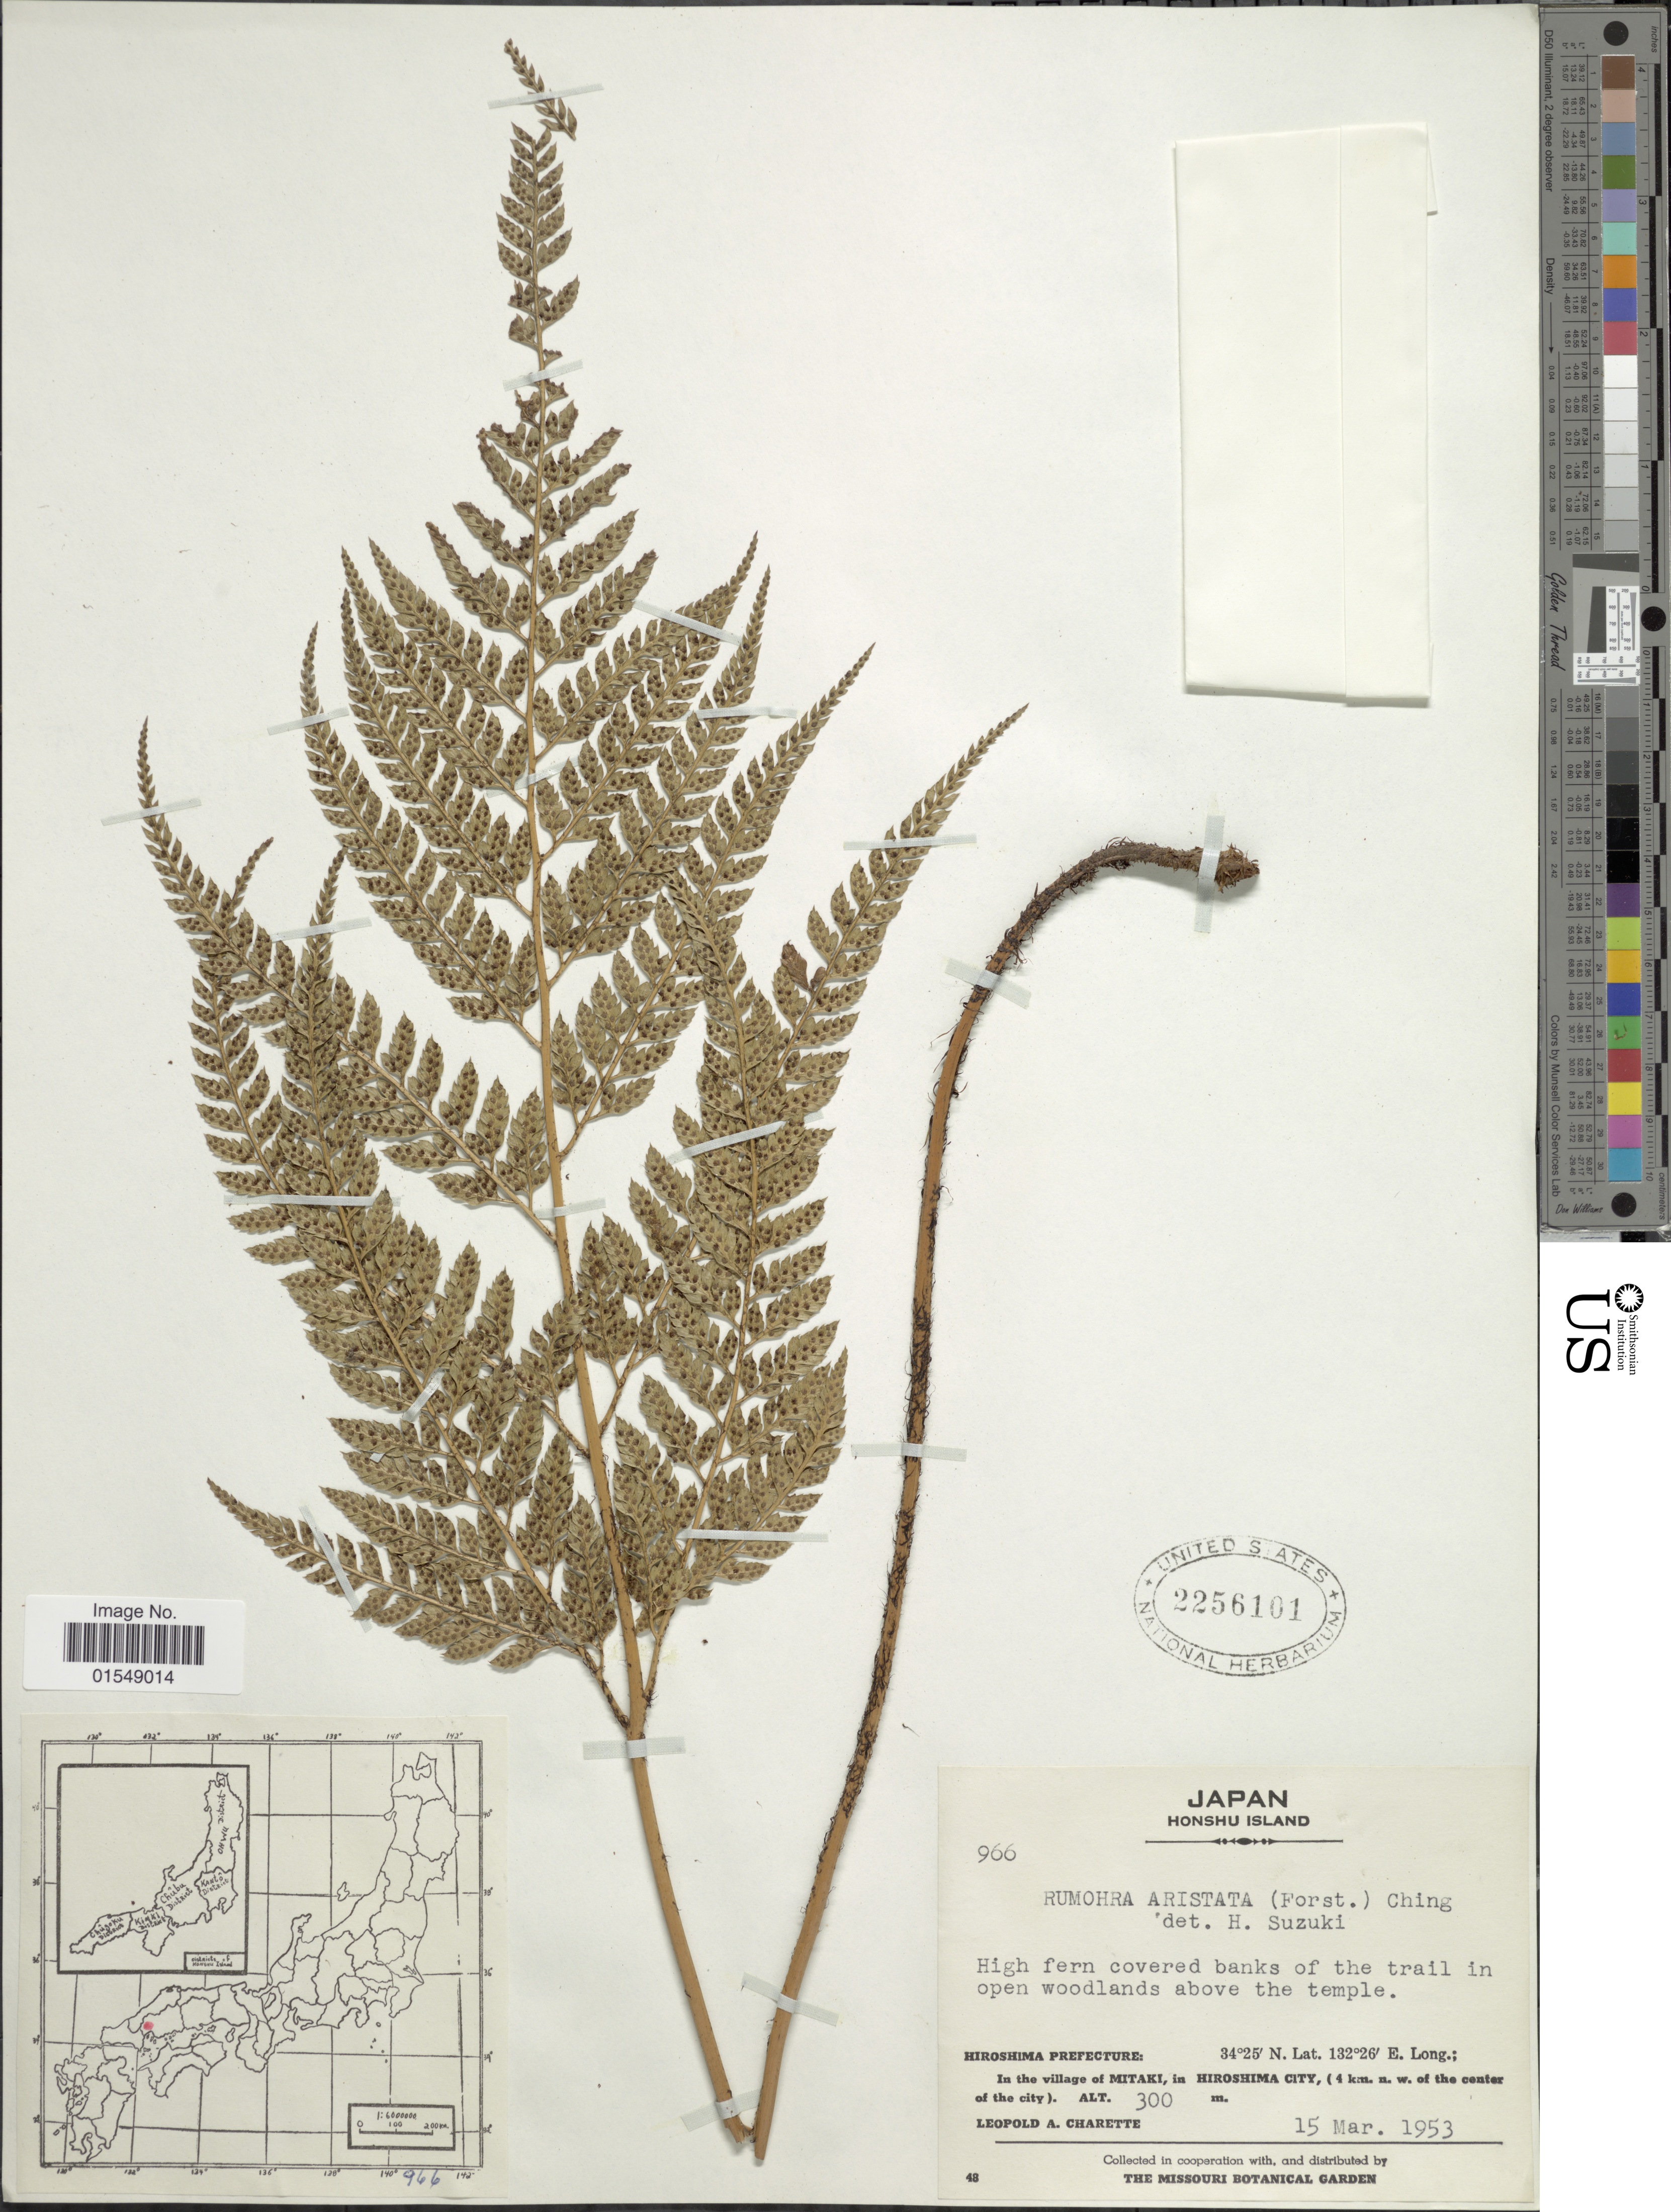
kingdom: Plantae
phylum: Tracheophyta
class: Polypodiopsida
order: Polypodiales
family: Dryopteridaceae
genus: Arachniodes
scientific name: Arachniodes aristata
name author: (G. Forst.) Tindale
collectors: L. A. Charette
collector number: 966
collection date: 1953-03-15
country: Japan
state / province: Hirosima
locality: Honshu Island, Hiroshima Prefecture: in the village of Mitaki, in Hiroshima City, (4 km. n. w. of the center of the city)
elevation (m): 300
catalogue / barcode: US 2256101